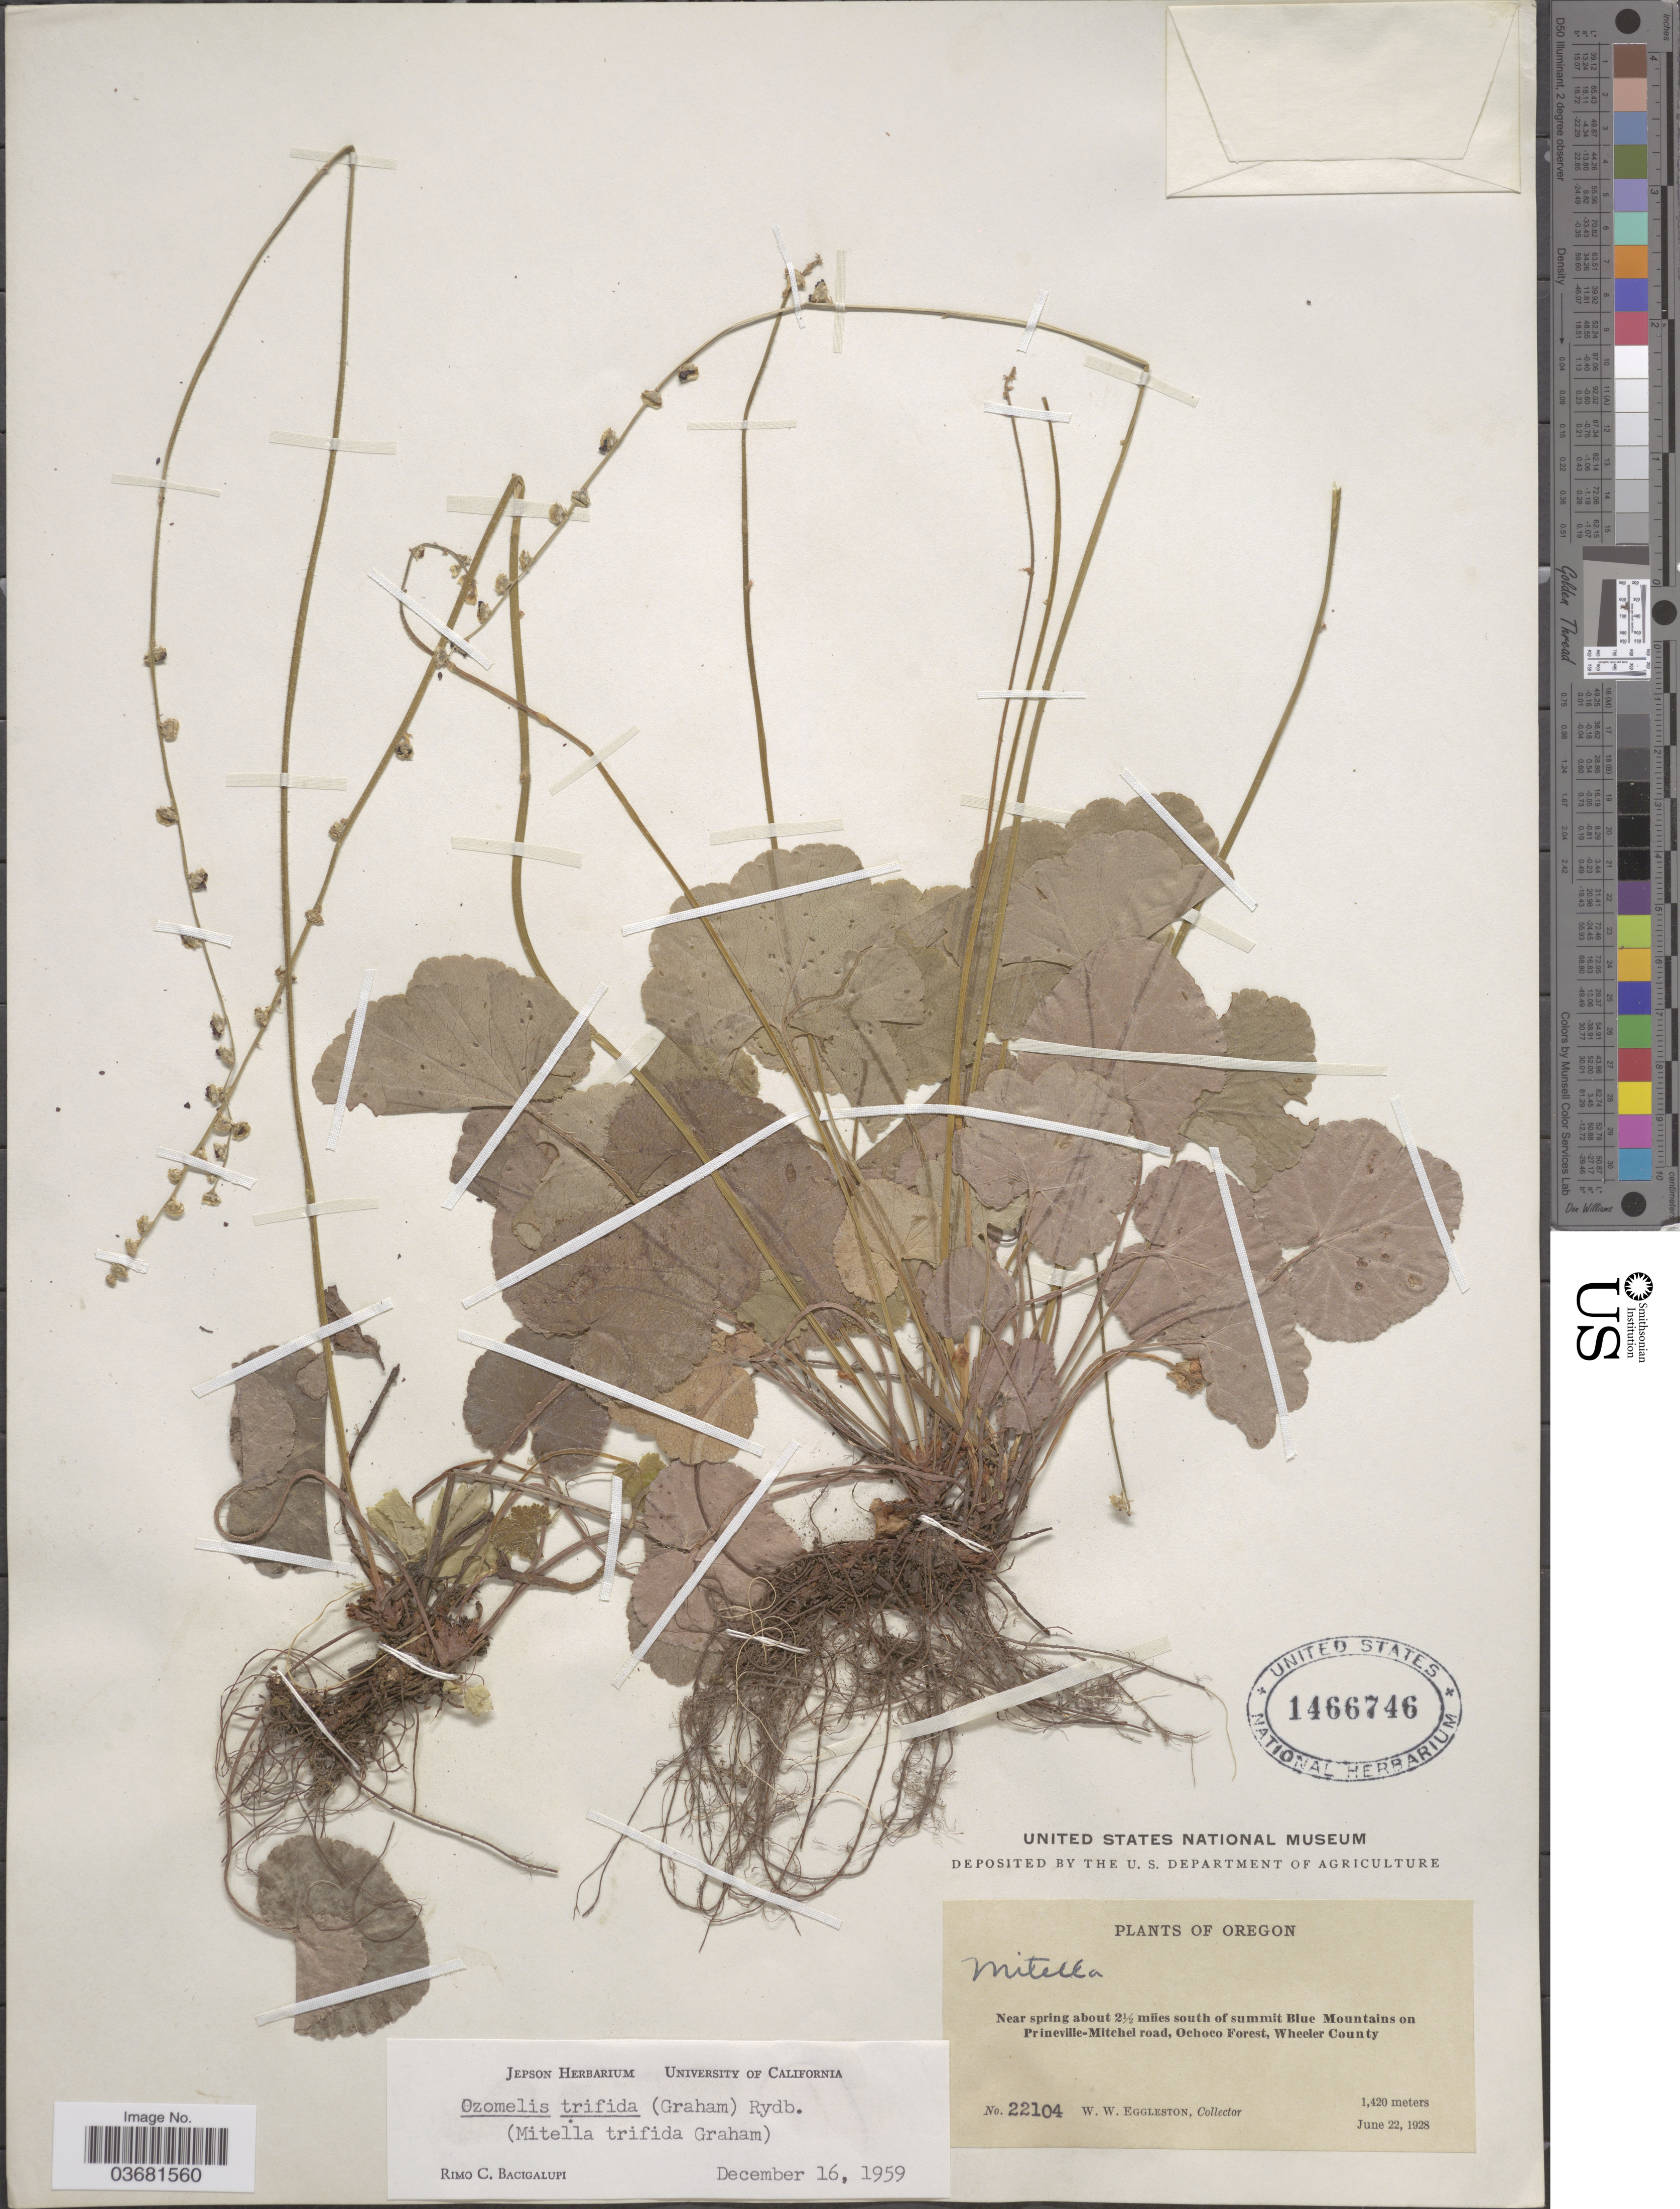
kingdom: Plantae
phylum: Tracheophyta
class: Magnoliopsida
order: Saxifragales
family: Saxifragaceae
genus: Mitella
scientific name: Mitella trifida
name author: Graham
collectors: W. W. Eggleston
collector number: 22104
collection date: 1928-06-22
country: United States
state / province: Oregon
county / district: Wheeler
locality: Near spring about 2½ miles south of summit Blue Mountains on Prineville-Mitchel road, Ochoco Forest, Wheeler County.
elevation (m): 1420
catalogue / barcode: US 1466746